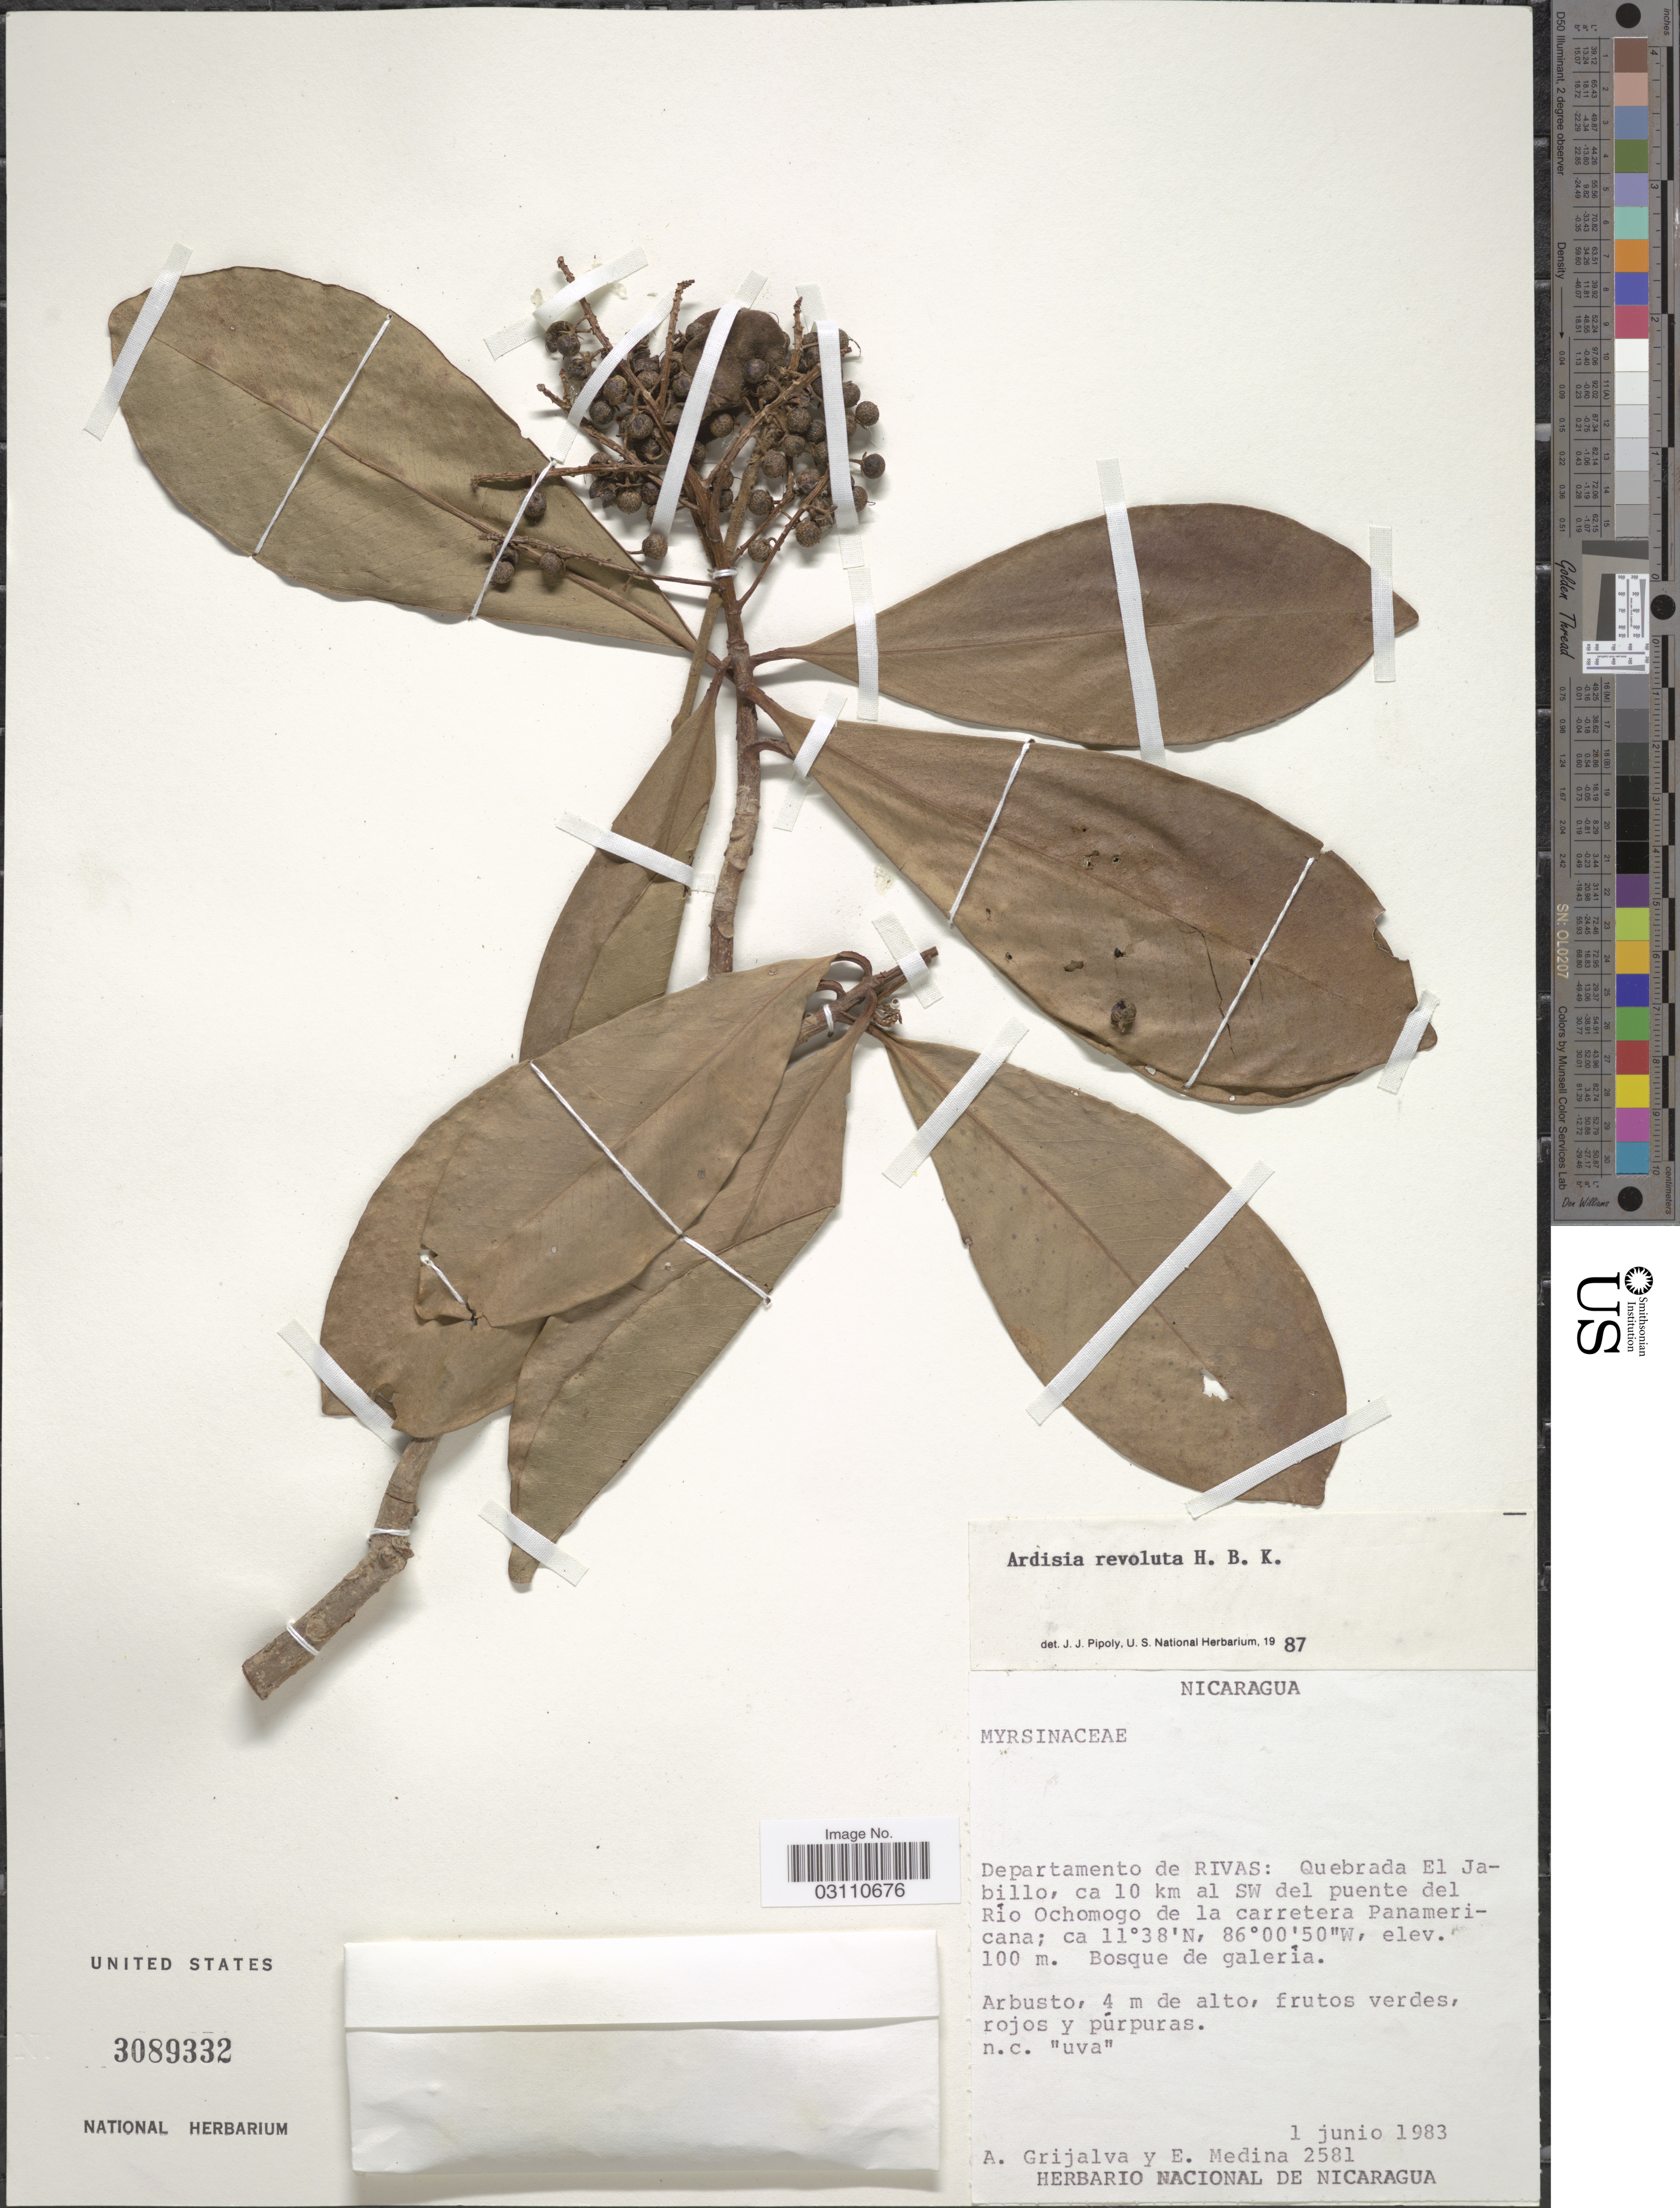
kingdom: Plantae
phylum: Tracheophyta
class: Magnoliopsida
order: Ericales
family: Primulaceae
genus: Ardisia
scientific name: Ardisia revoluta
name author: Kunth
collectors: A. Grijalva & E. Medina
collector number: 2581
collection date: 1983-06-01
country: Nicaragua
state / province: Rivas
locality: Departamento de Rivas: Quebrada El Jabillo, ca 10 km al SW del puente del Río Ochomogo de la carretera Panamericana.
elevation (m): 100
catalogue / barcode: US 3089332